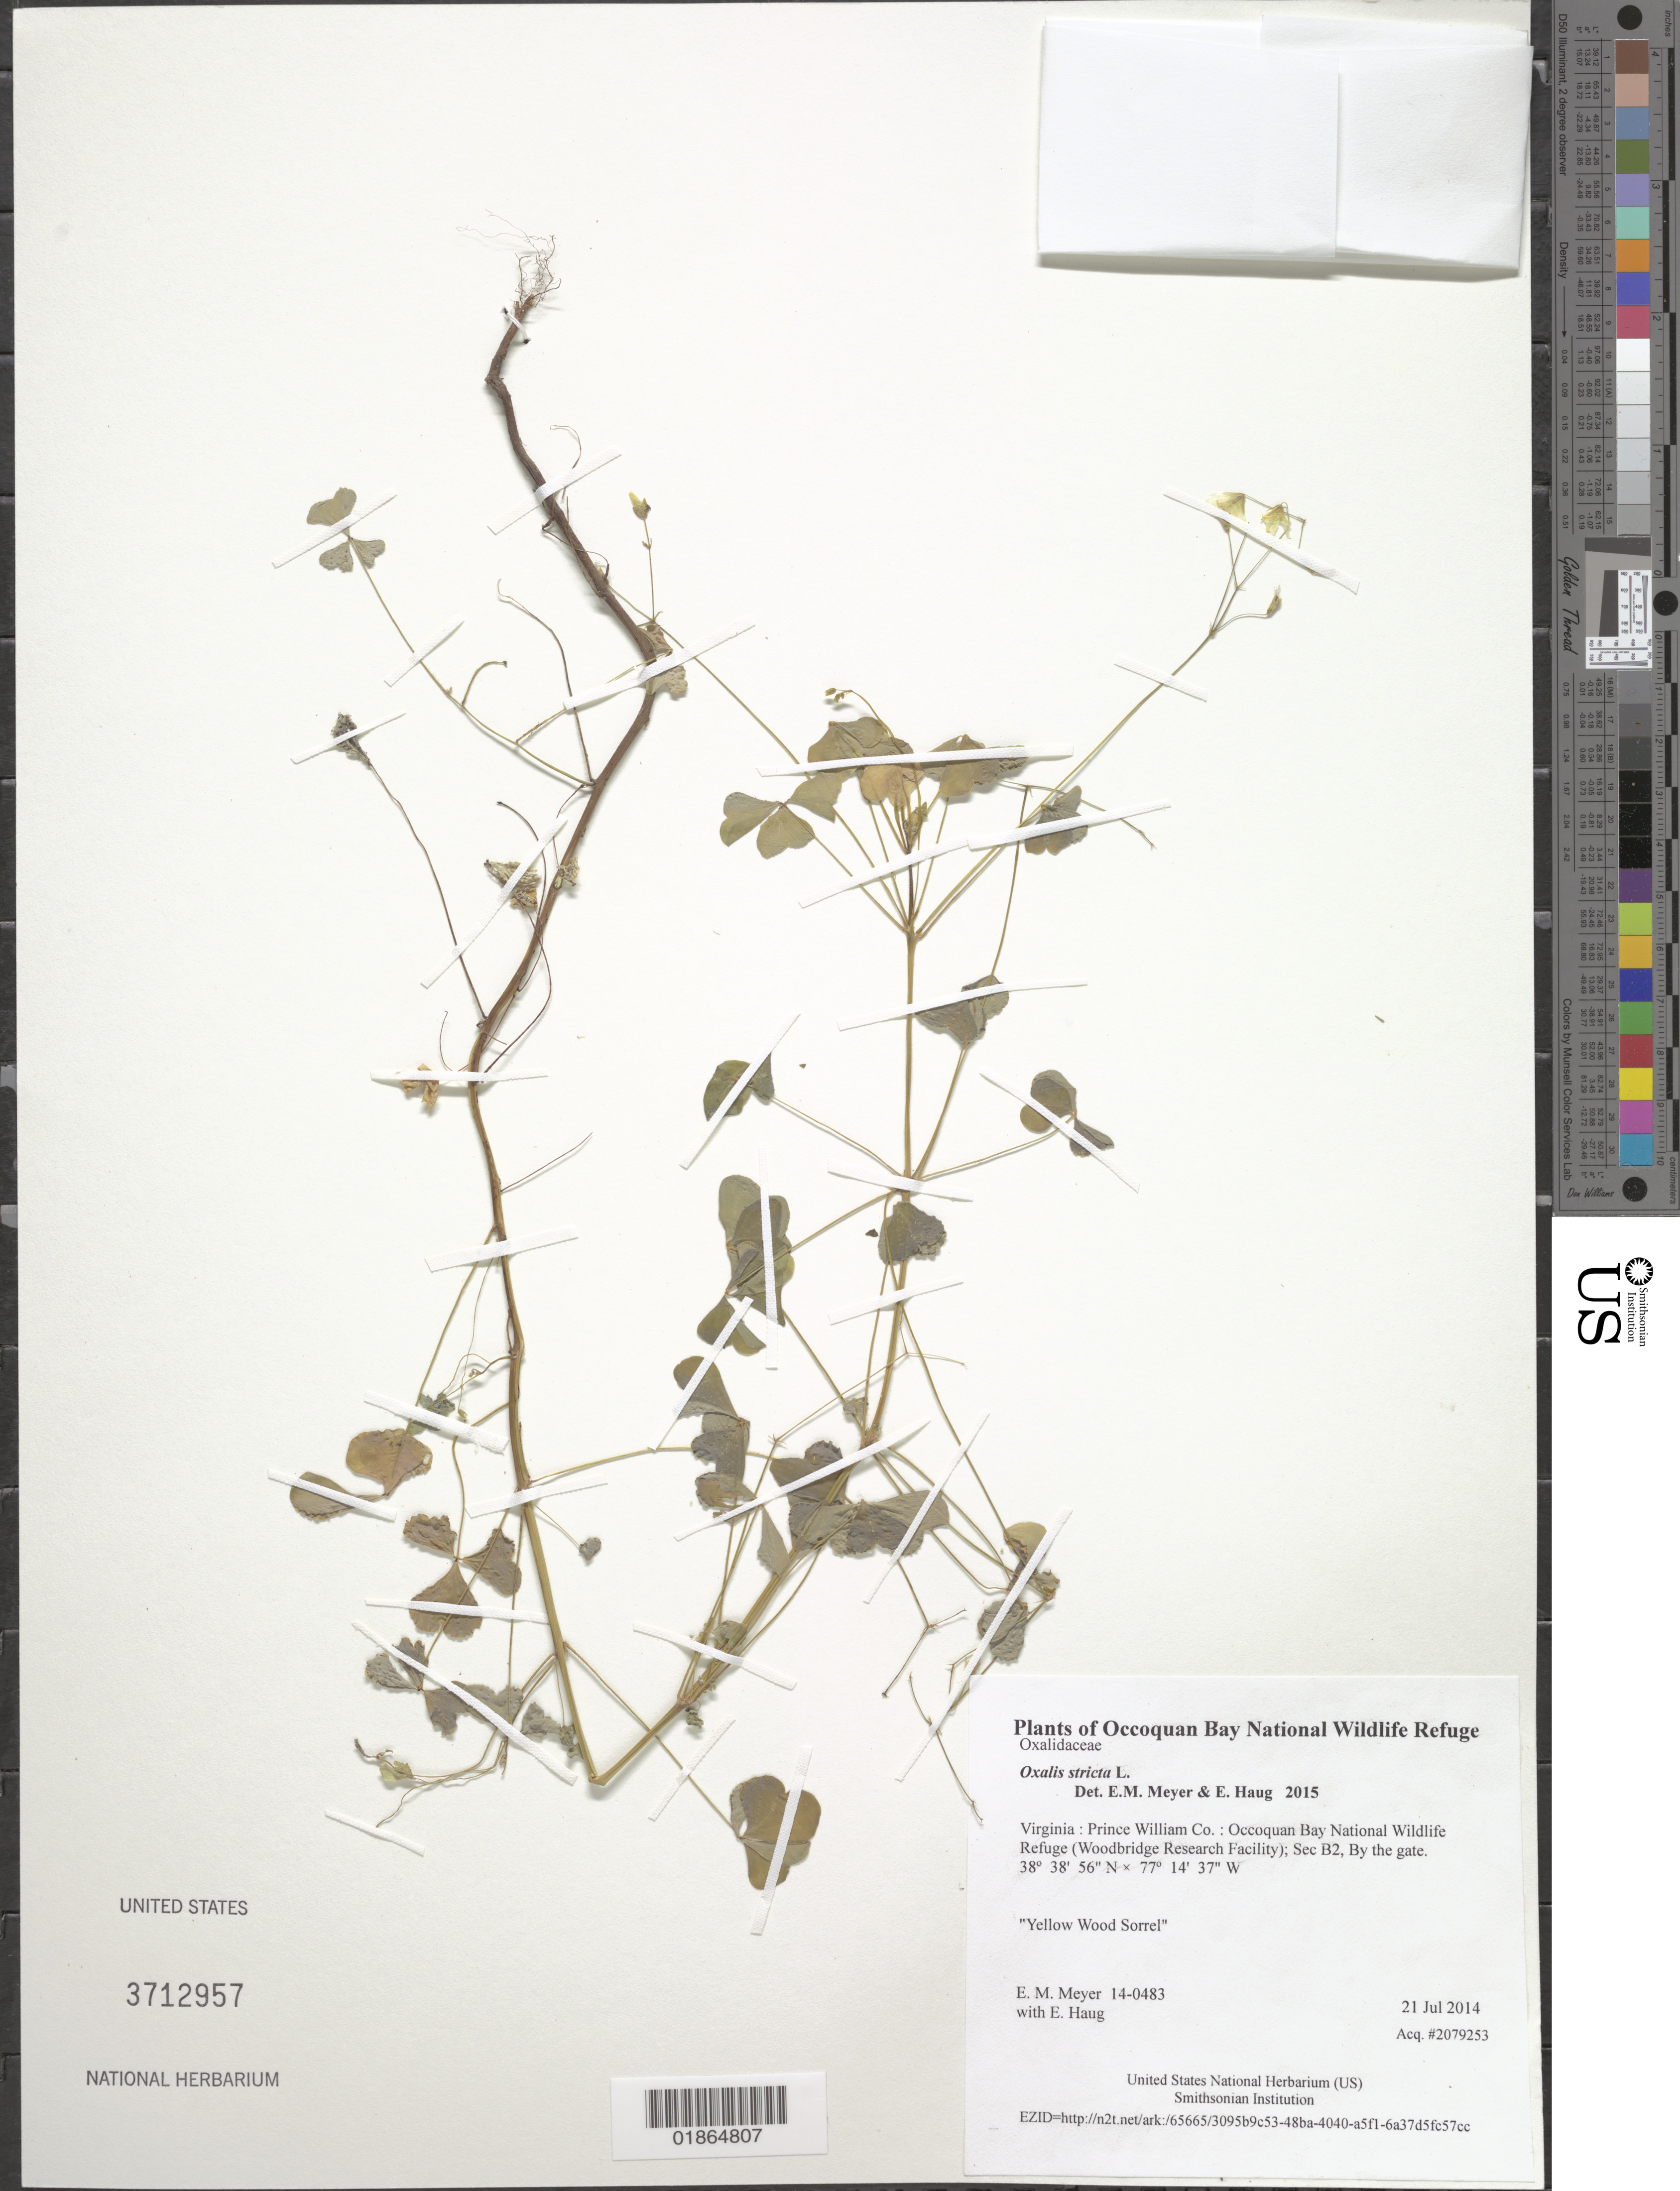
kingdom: Plantae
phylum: Tracheophyta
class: Magnoliopsida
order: Oxalidales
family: Oxalidaceae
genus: Oxalis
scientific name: Oxalis stricta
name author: L.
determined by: Meyer, E. M.; Haug, E.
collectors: E. M. Meyer & E. Haug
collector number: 14-0483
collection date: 2014-07-21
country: United States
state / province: Virginia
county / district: Prince William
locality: Occoquan Bay National Wildlife Refuge (Woodbridge Research Facility); Sec B2, By the gate.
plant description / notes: Yellow Wood Sorrel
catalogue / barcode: US 3712957